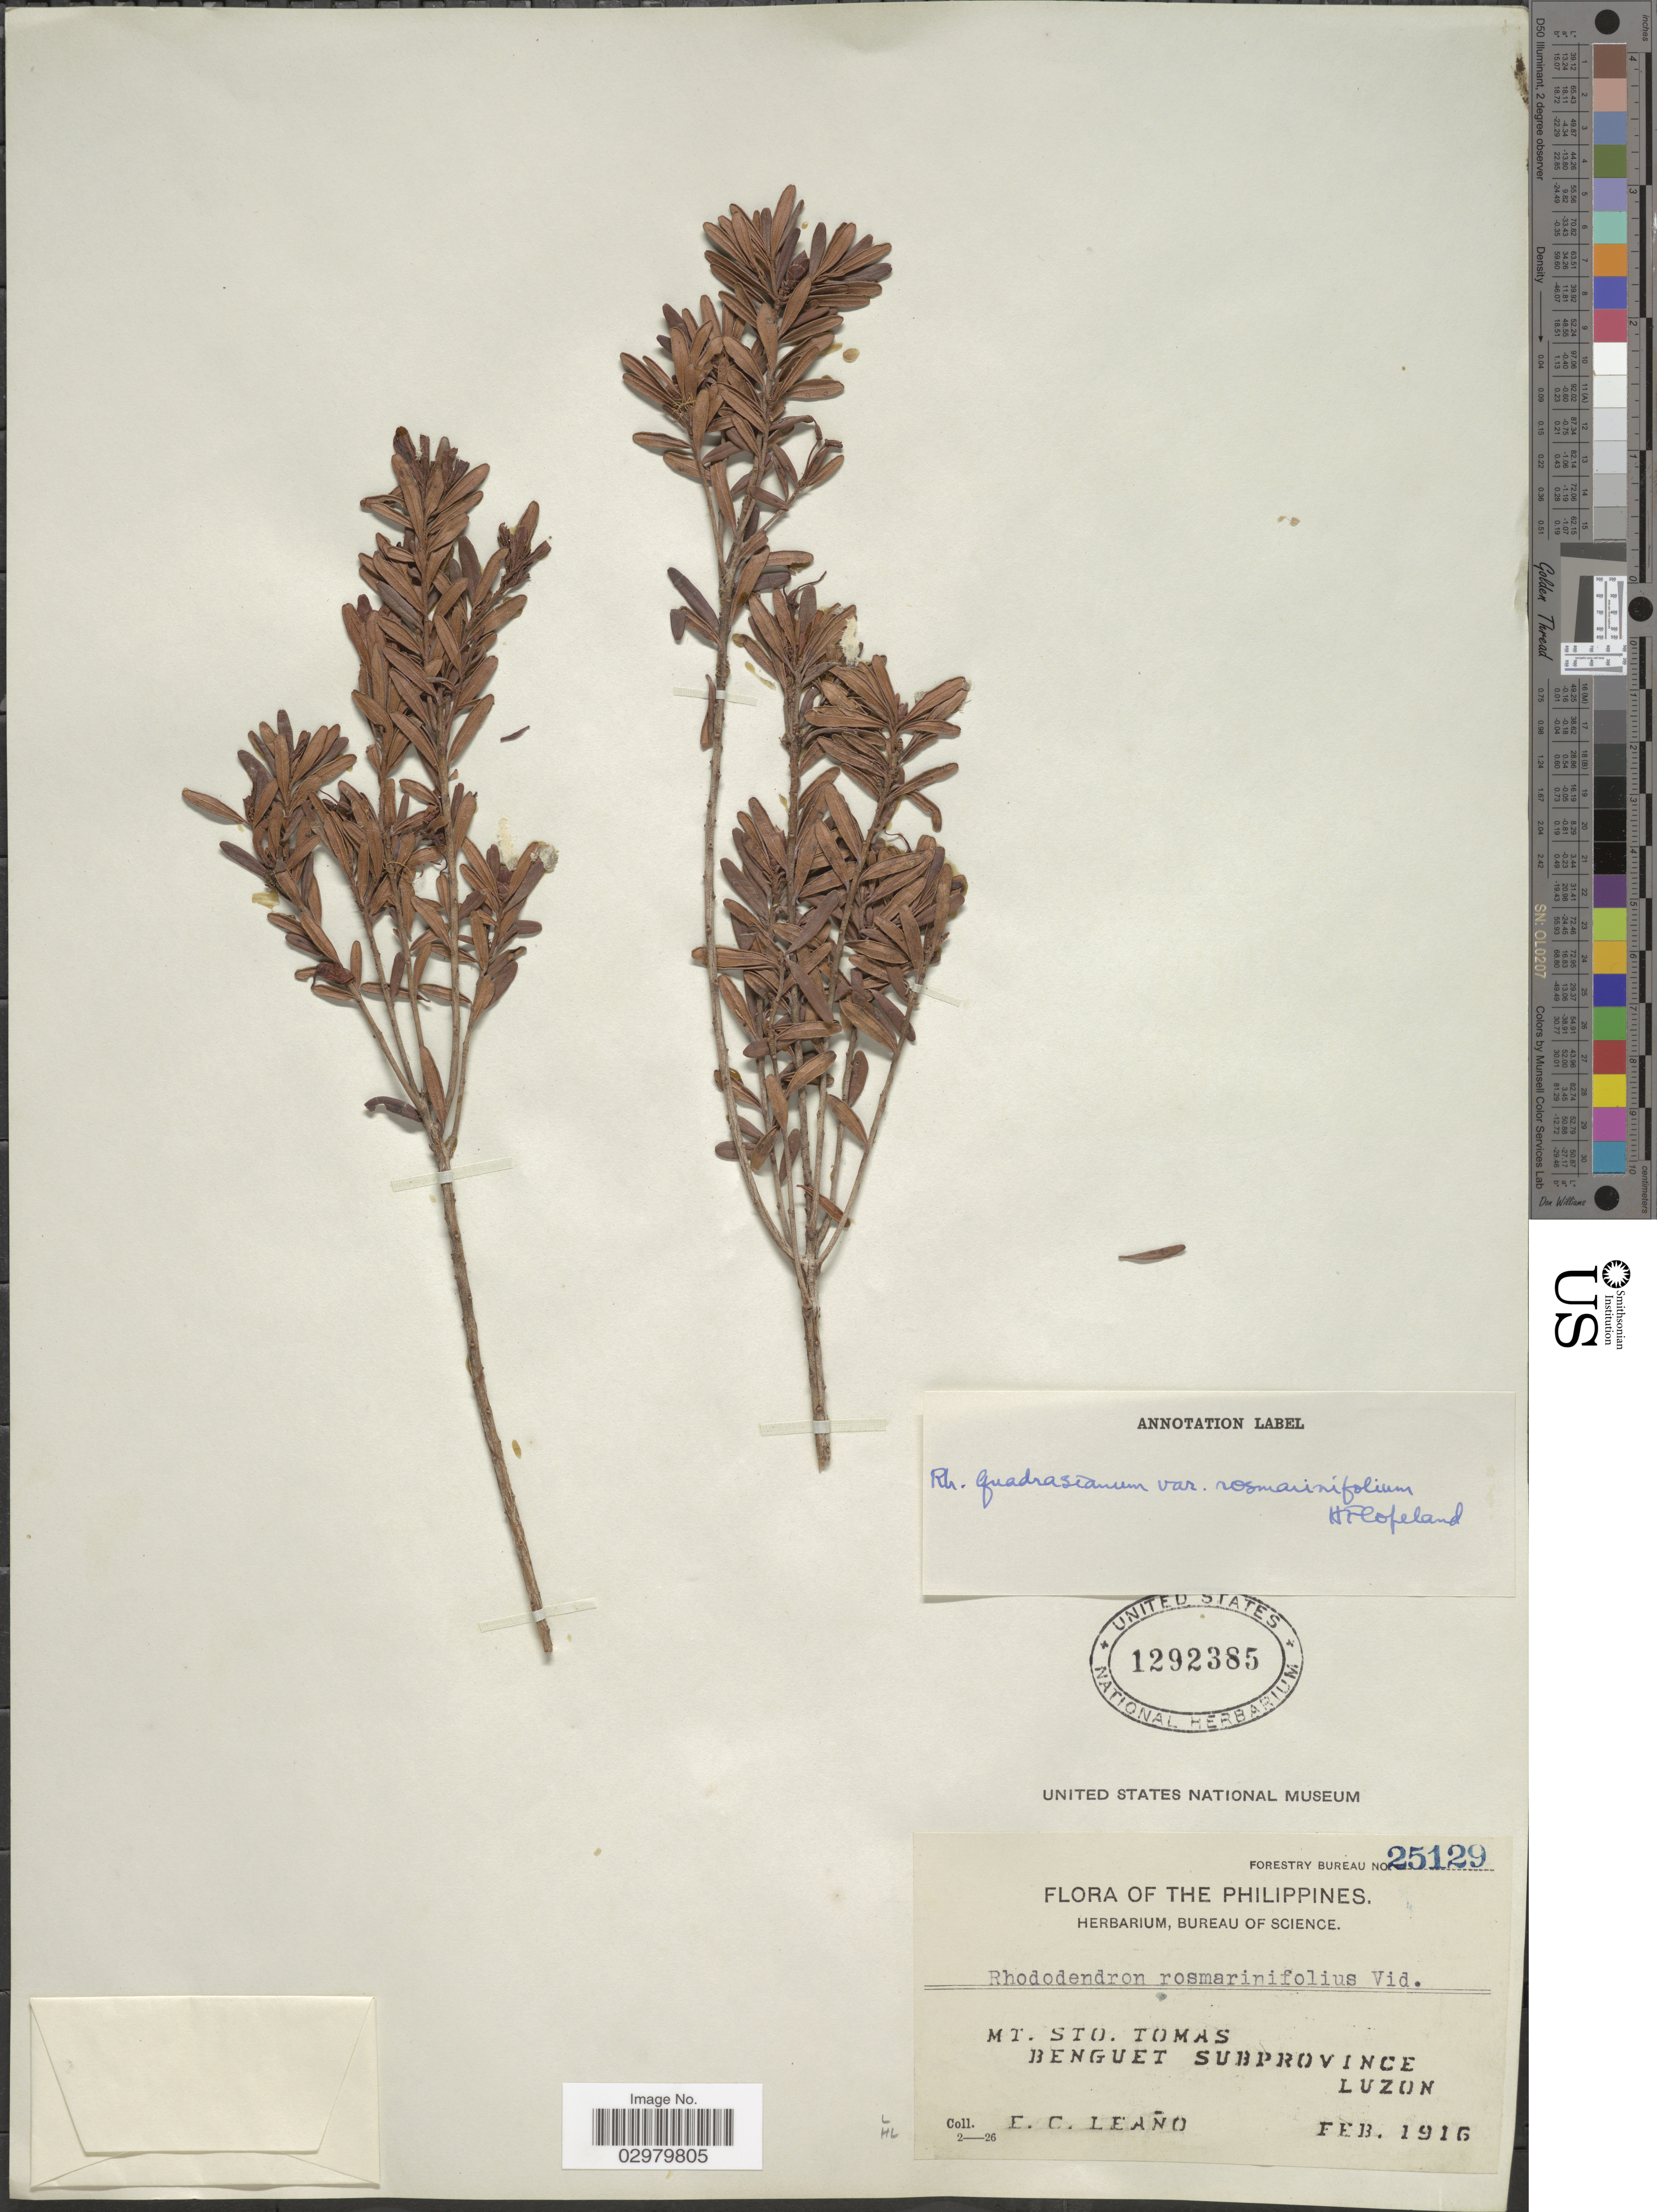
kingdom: Plantae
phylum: Tracheophyta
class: Magnoliopsida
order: Ericales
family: Ericaceae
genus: Rhododendron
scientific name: Rhododendron quadrasianum var. rosmarinifolium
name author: (S. Vidal) H.F. Copel.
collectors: E. Leano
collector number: Forestry Bureau 25129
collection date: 1916-02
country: Philippines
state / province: Cordillera (Administrative Region)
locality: Mt. Sto. Tomas. Benguet Subprovince. Luzon.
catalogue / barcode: US 1292385